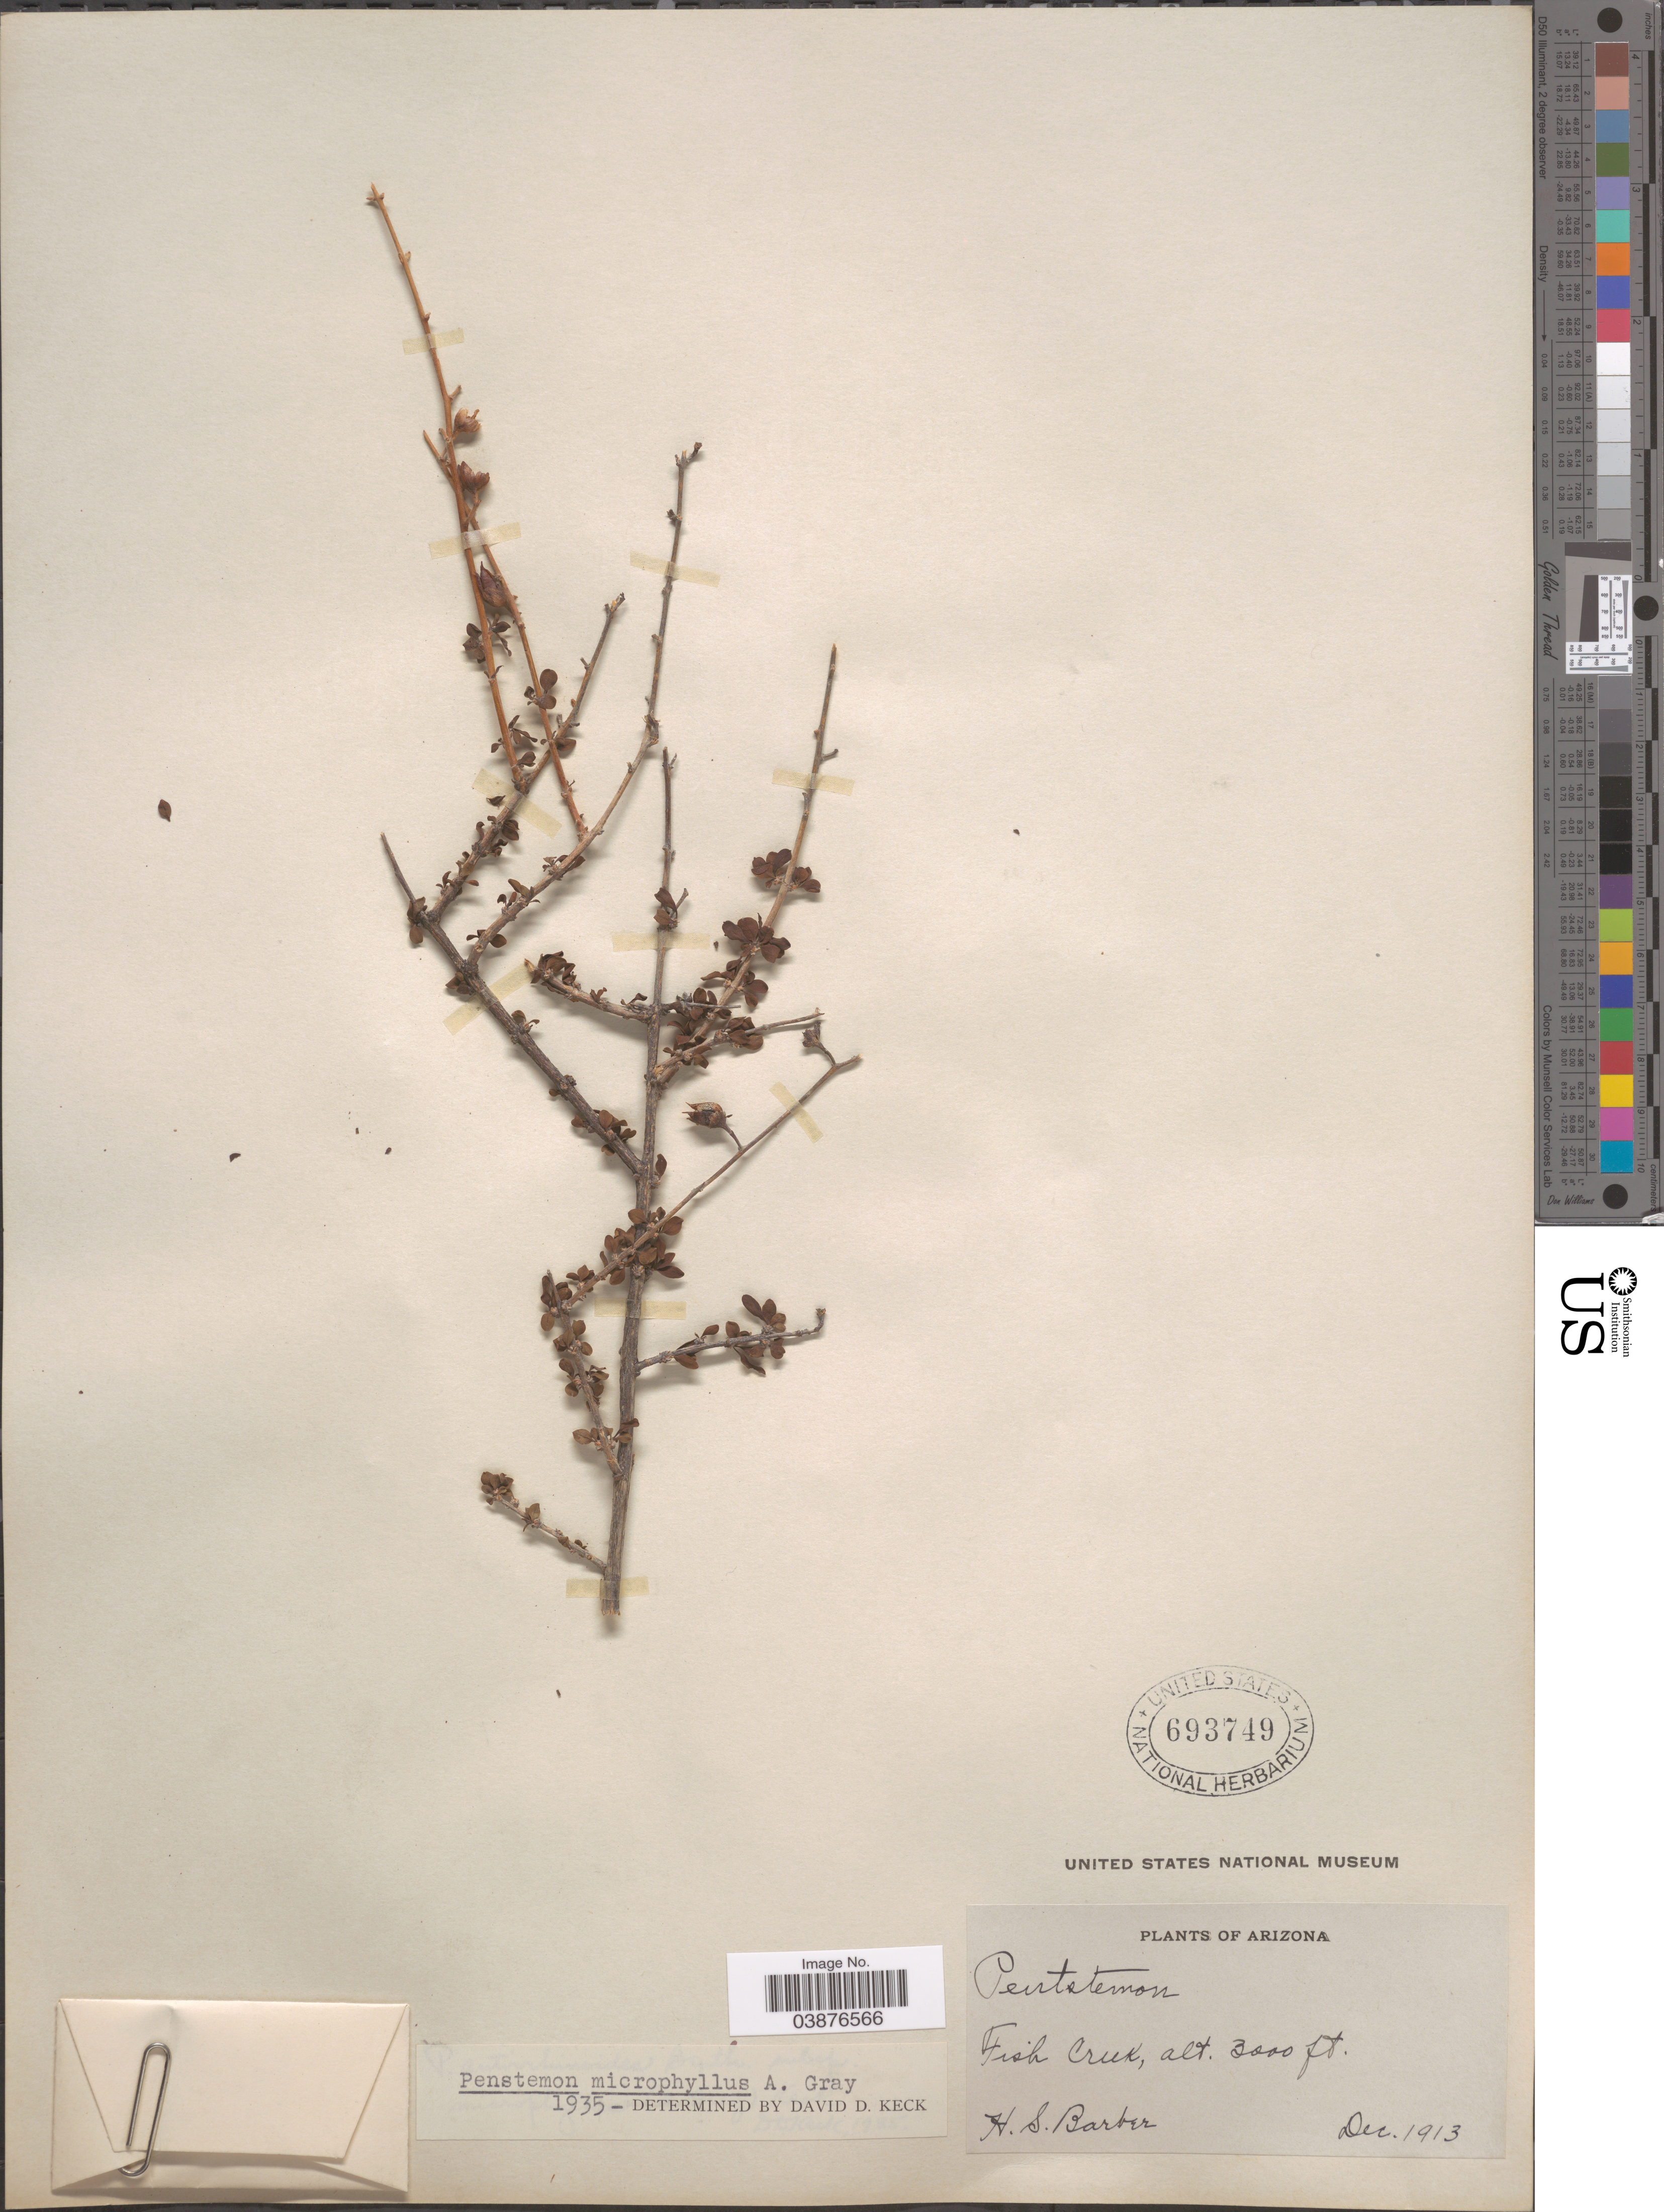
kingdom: Plantae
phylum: Tracheophyta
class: Magnoliopsida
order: Lamiales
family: Plantaginaceae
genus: Penstemon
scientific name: Penstemon microphyllus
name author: A. Gray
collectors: H. Barber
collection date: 1913-12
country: United States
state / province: Arizona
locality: Fish Creek.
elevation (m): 914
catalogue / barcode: US 693749